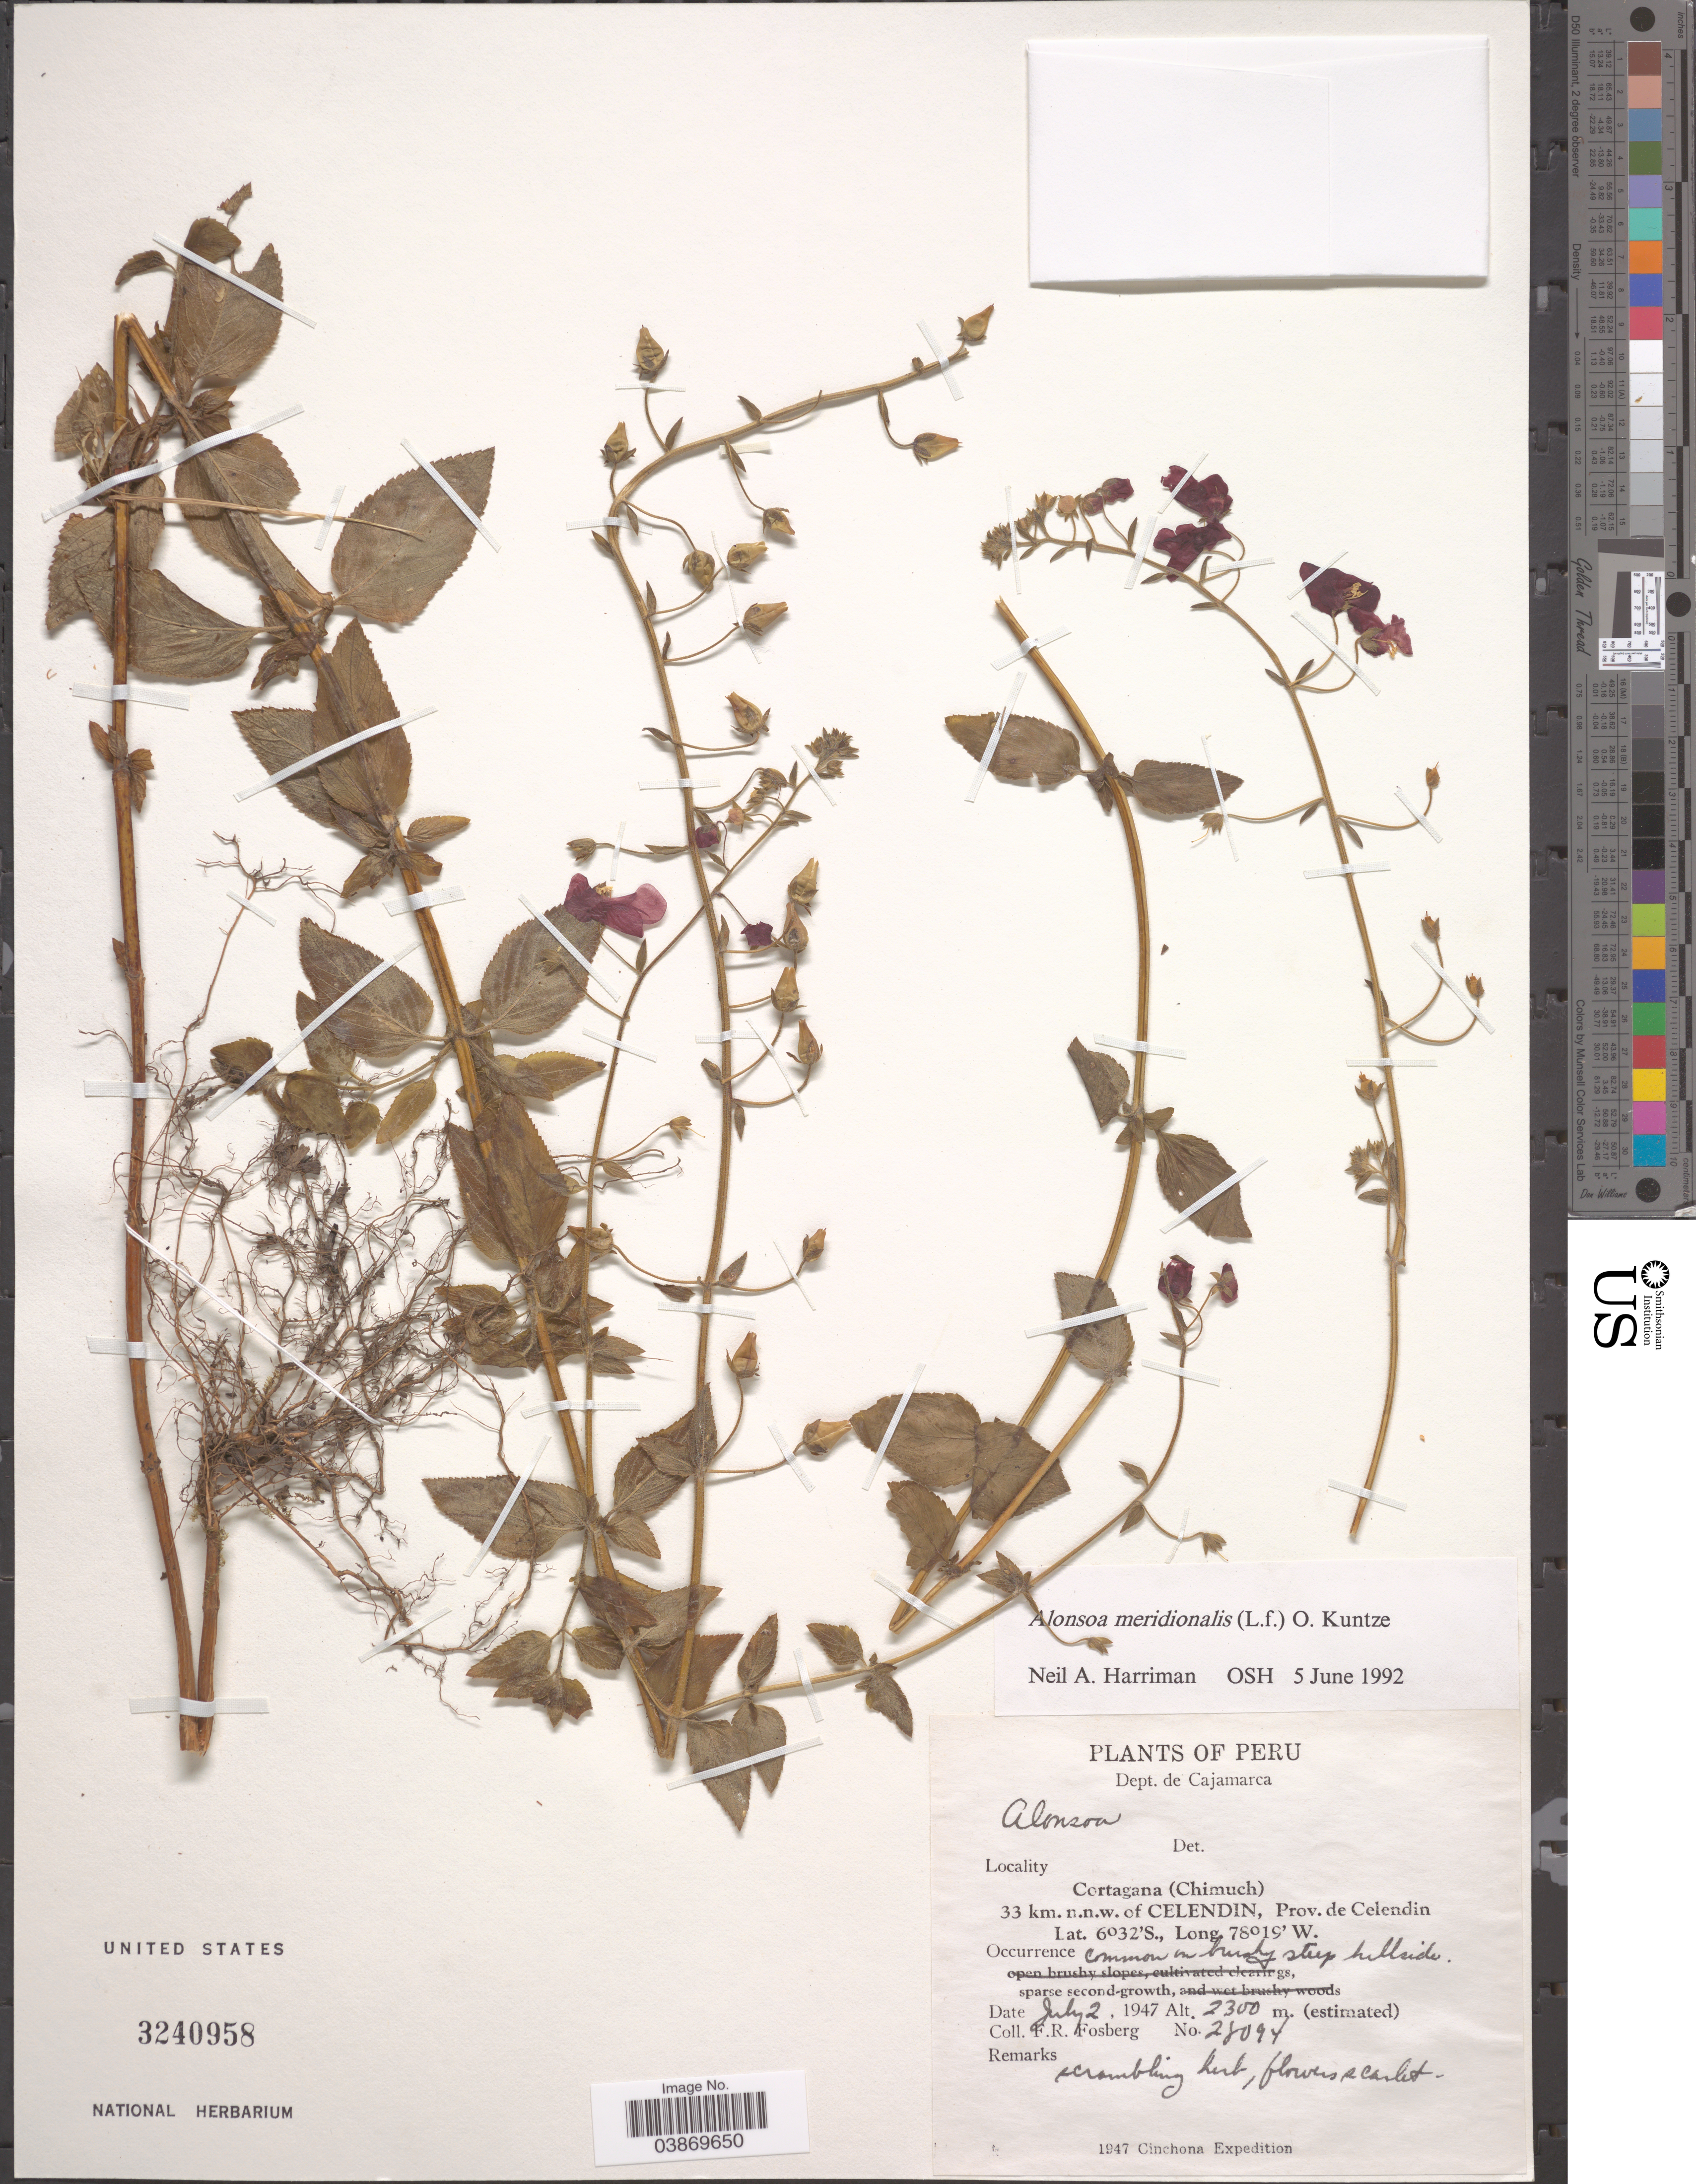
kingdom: Plantae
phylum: Tracheophyta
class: Magnoliopsida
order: Lamiales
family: Scrophulariaceae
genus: Alonsoa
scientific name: Alonsoa meridionalis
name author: (L. f.) Kuntze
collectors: F. R. Fosberg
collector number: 28094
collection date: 1947-02-02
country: Peru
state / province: Cajamarca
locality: Dept. de Cajamarca. Cortagana (Chimuch). 33 km.n.n.w. of Celendin, Prov.de Celendin. On brushy steep hillside.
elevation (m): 2300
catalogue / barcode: US 3240958